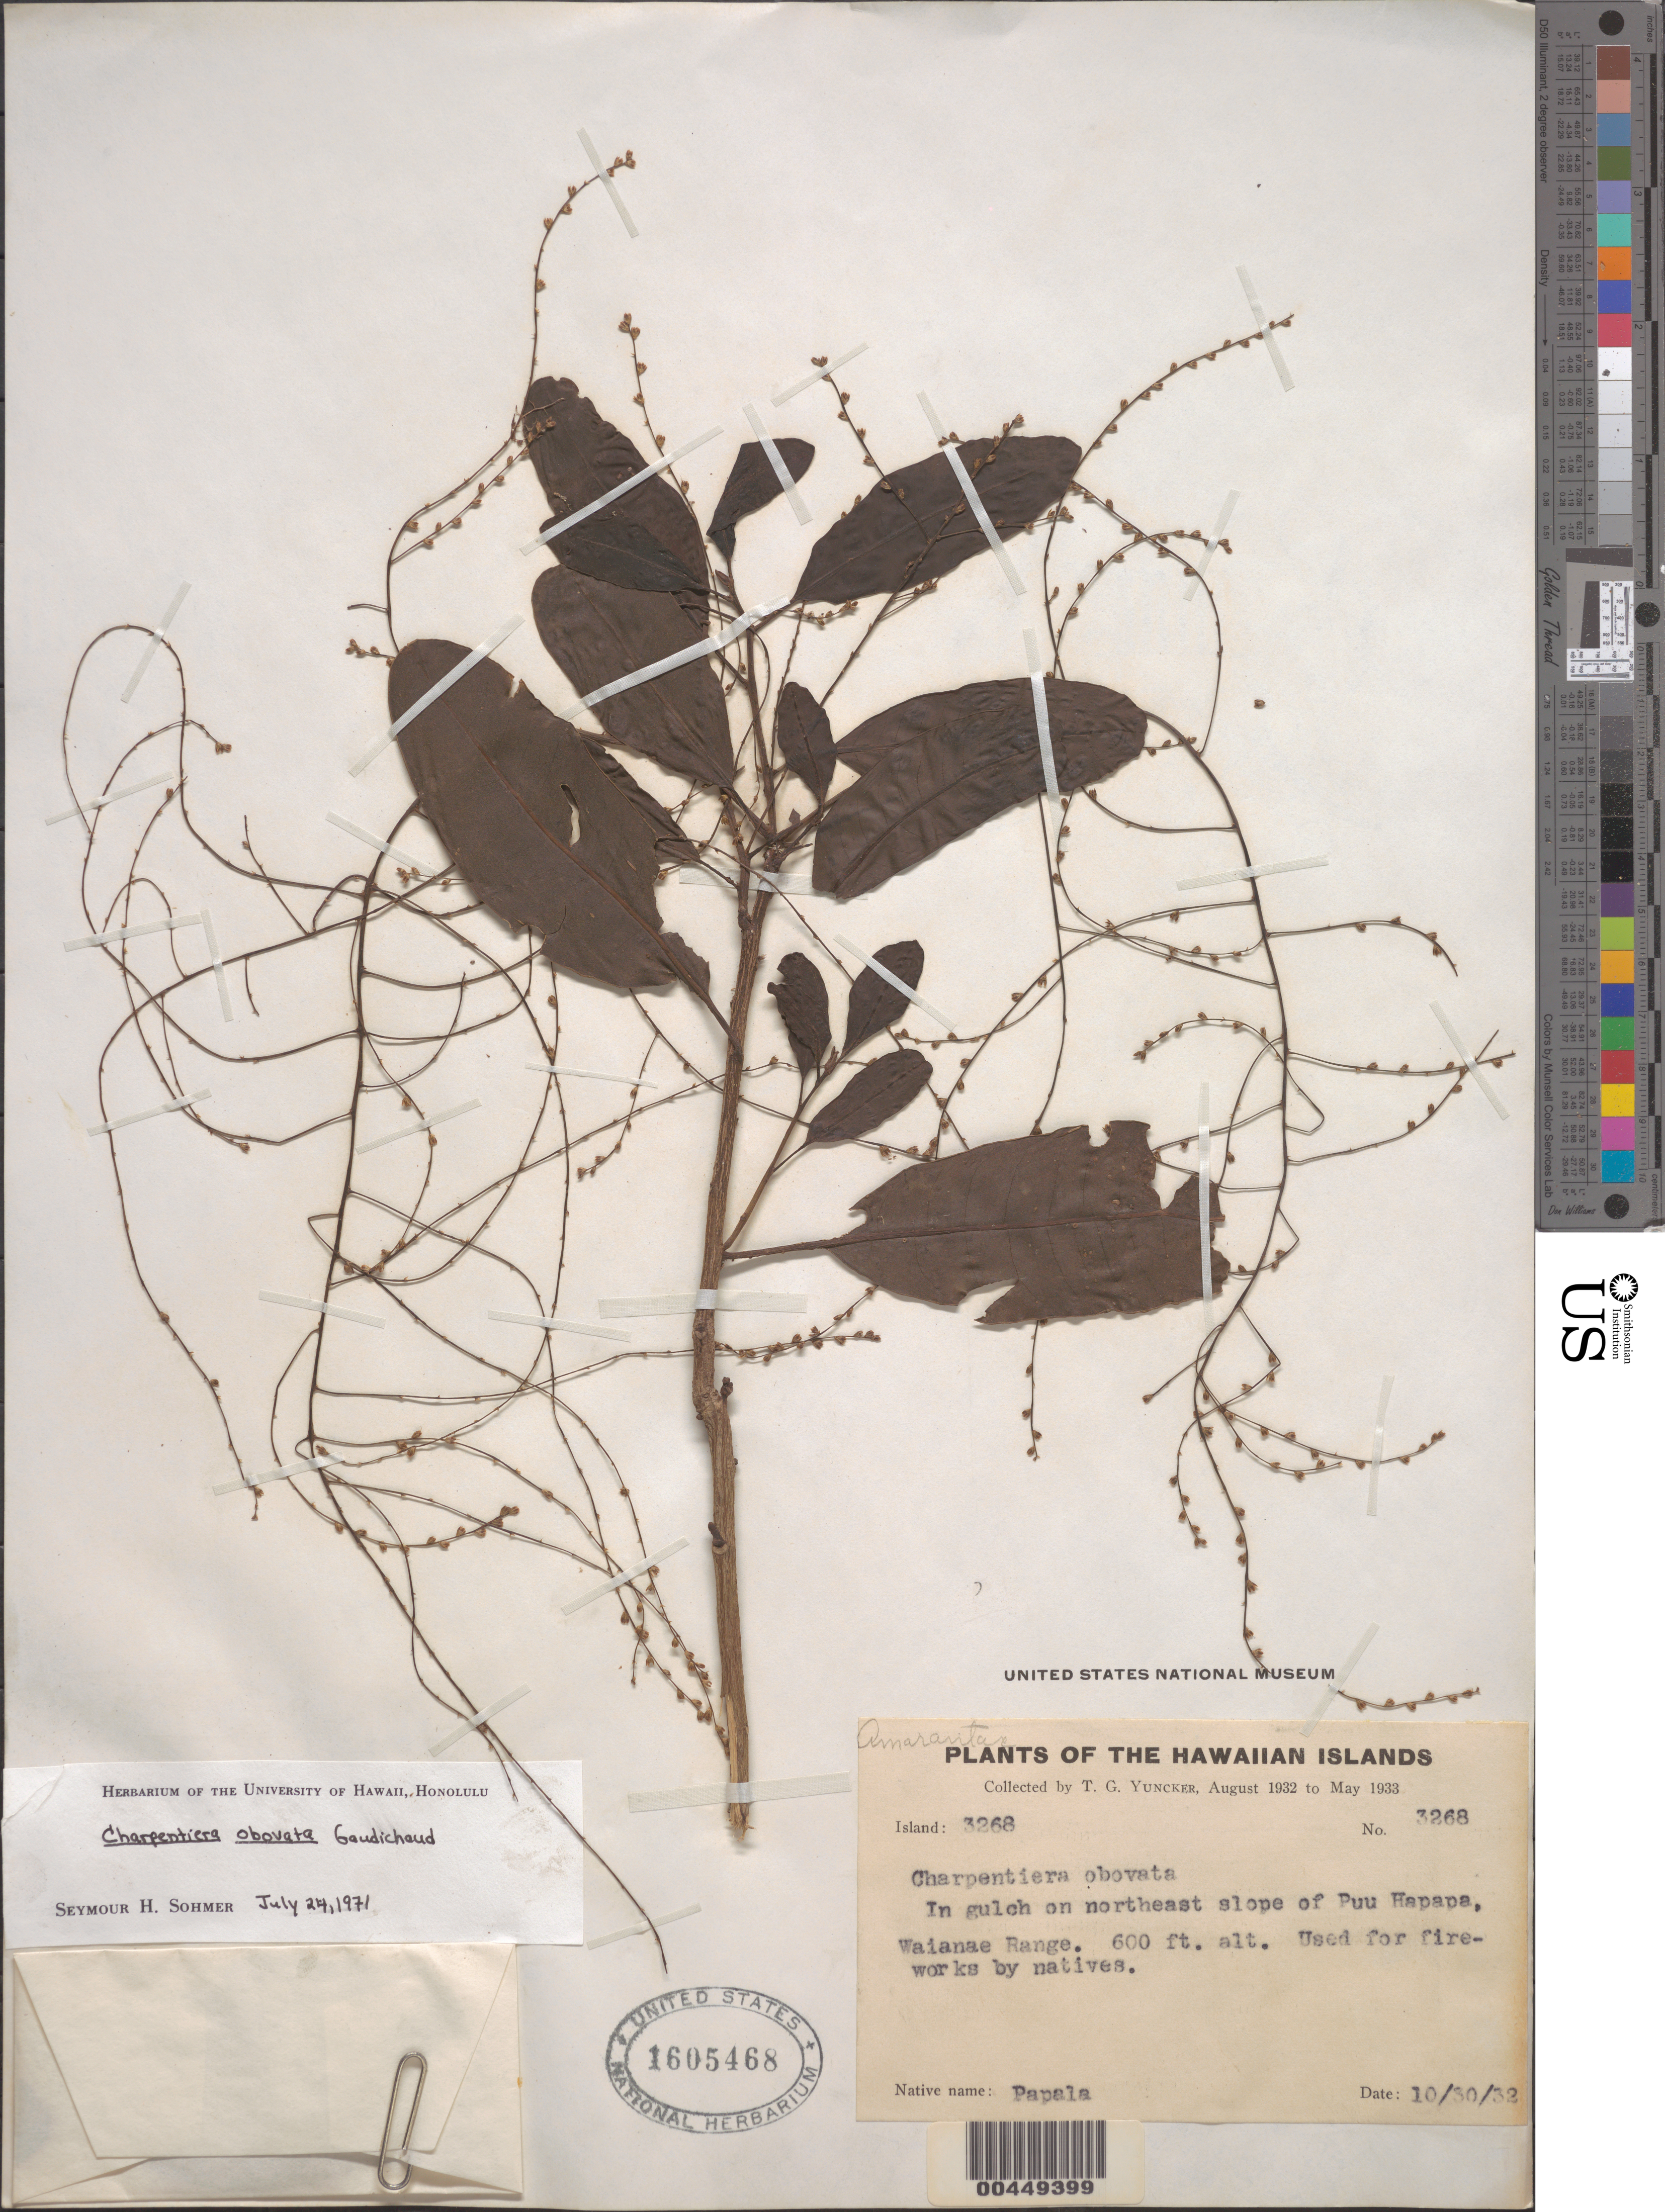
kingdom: Plantae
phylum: Tracheophyta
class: Magnoliopsida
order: Caryophyllales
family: Amaranthaceae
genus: Charpentiera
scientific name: Charpentiera obovata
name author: Gaudich.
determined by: Sohmer, S. H.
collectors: T. G. Yuncker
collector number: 3268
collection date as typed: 30 Oct 1932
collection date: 1932-10-30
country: United States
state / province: Hawaii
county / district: Honolulu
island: Oahu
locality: NE slope of Puu Hapapa, Waianae Range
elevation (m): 183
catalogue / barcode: US 1605468